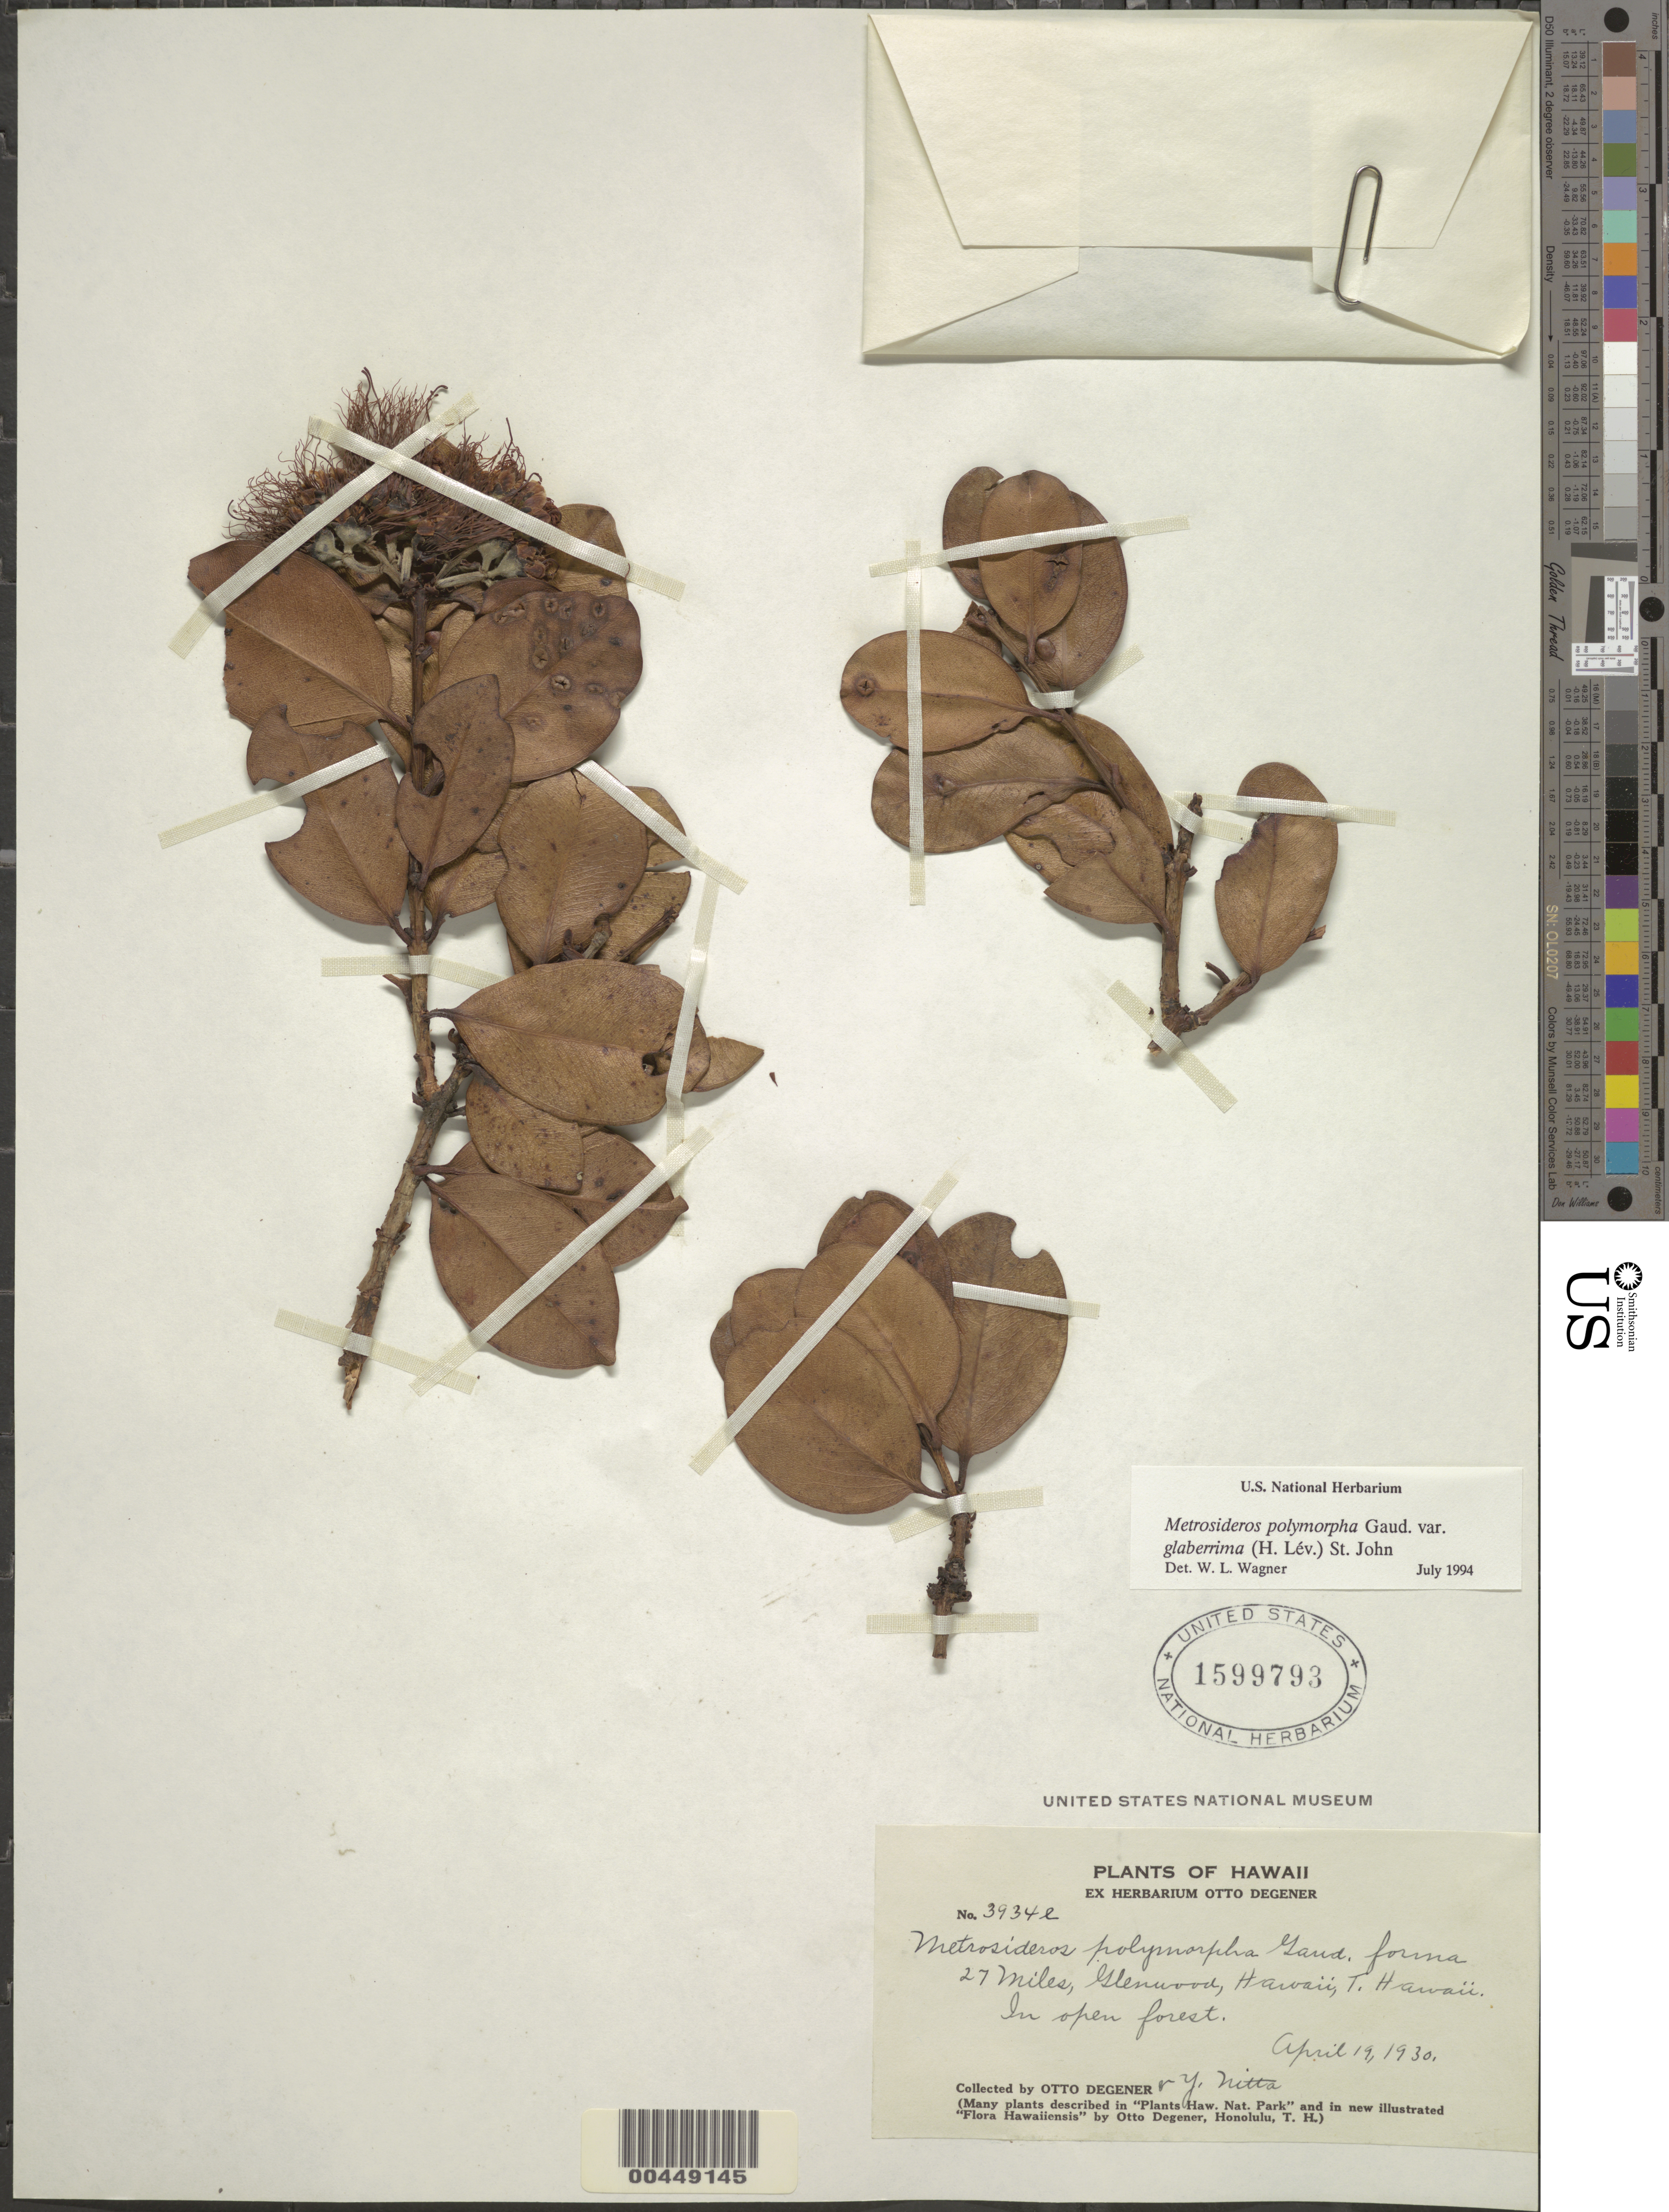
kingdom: Plantae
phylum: Tracheophyta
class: Magnoliopsida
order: Myrtales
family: Myrtaceae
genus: Metrosideros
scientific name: Metrosideros polymorpha var. glaberrima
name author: (H. Lév.) H. St. John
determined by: Wagner, W. L., (BOT), Smithsonian Institution - National Museum of Natural History (UNITED STATES)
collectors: O. Degener & Y. Nitta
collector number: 3934e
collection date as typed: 19 Apr 1930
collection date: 1930-04-19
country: United States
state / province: Hawaii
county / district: Hawaii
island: Hawaii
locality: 27 Miles, Glenwood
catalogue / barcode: US 1599793